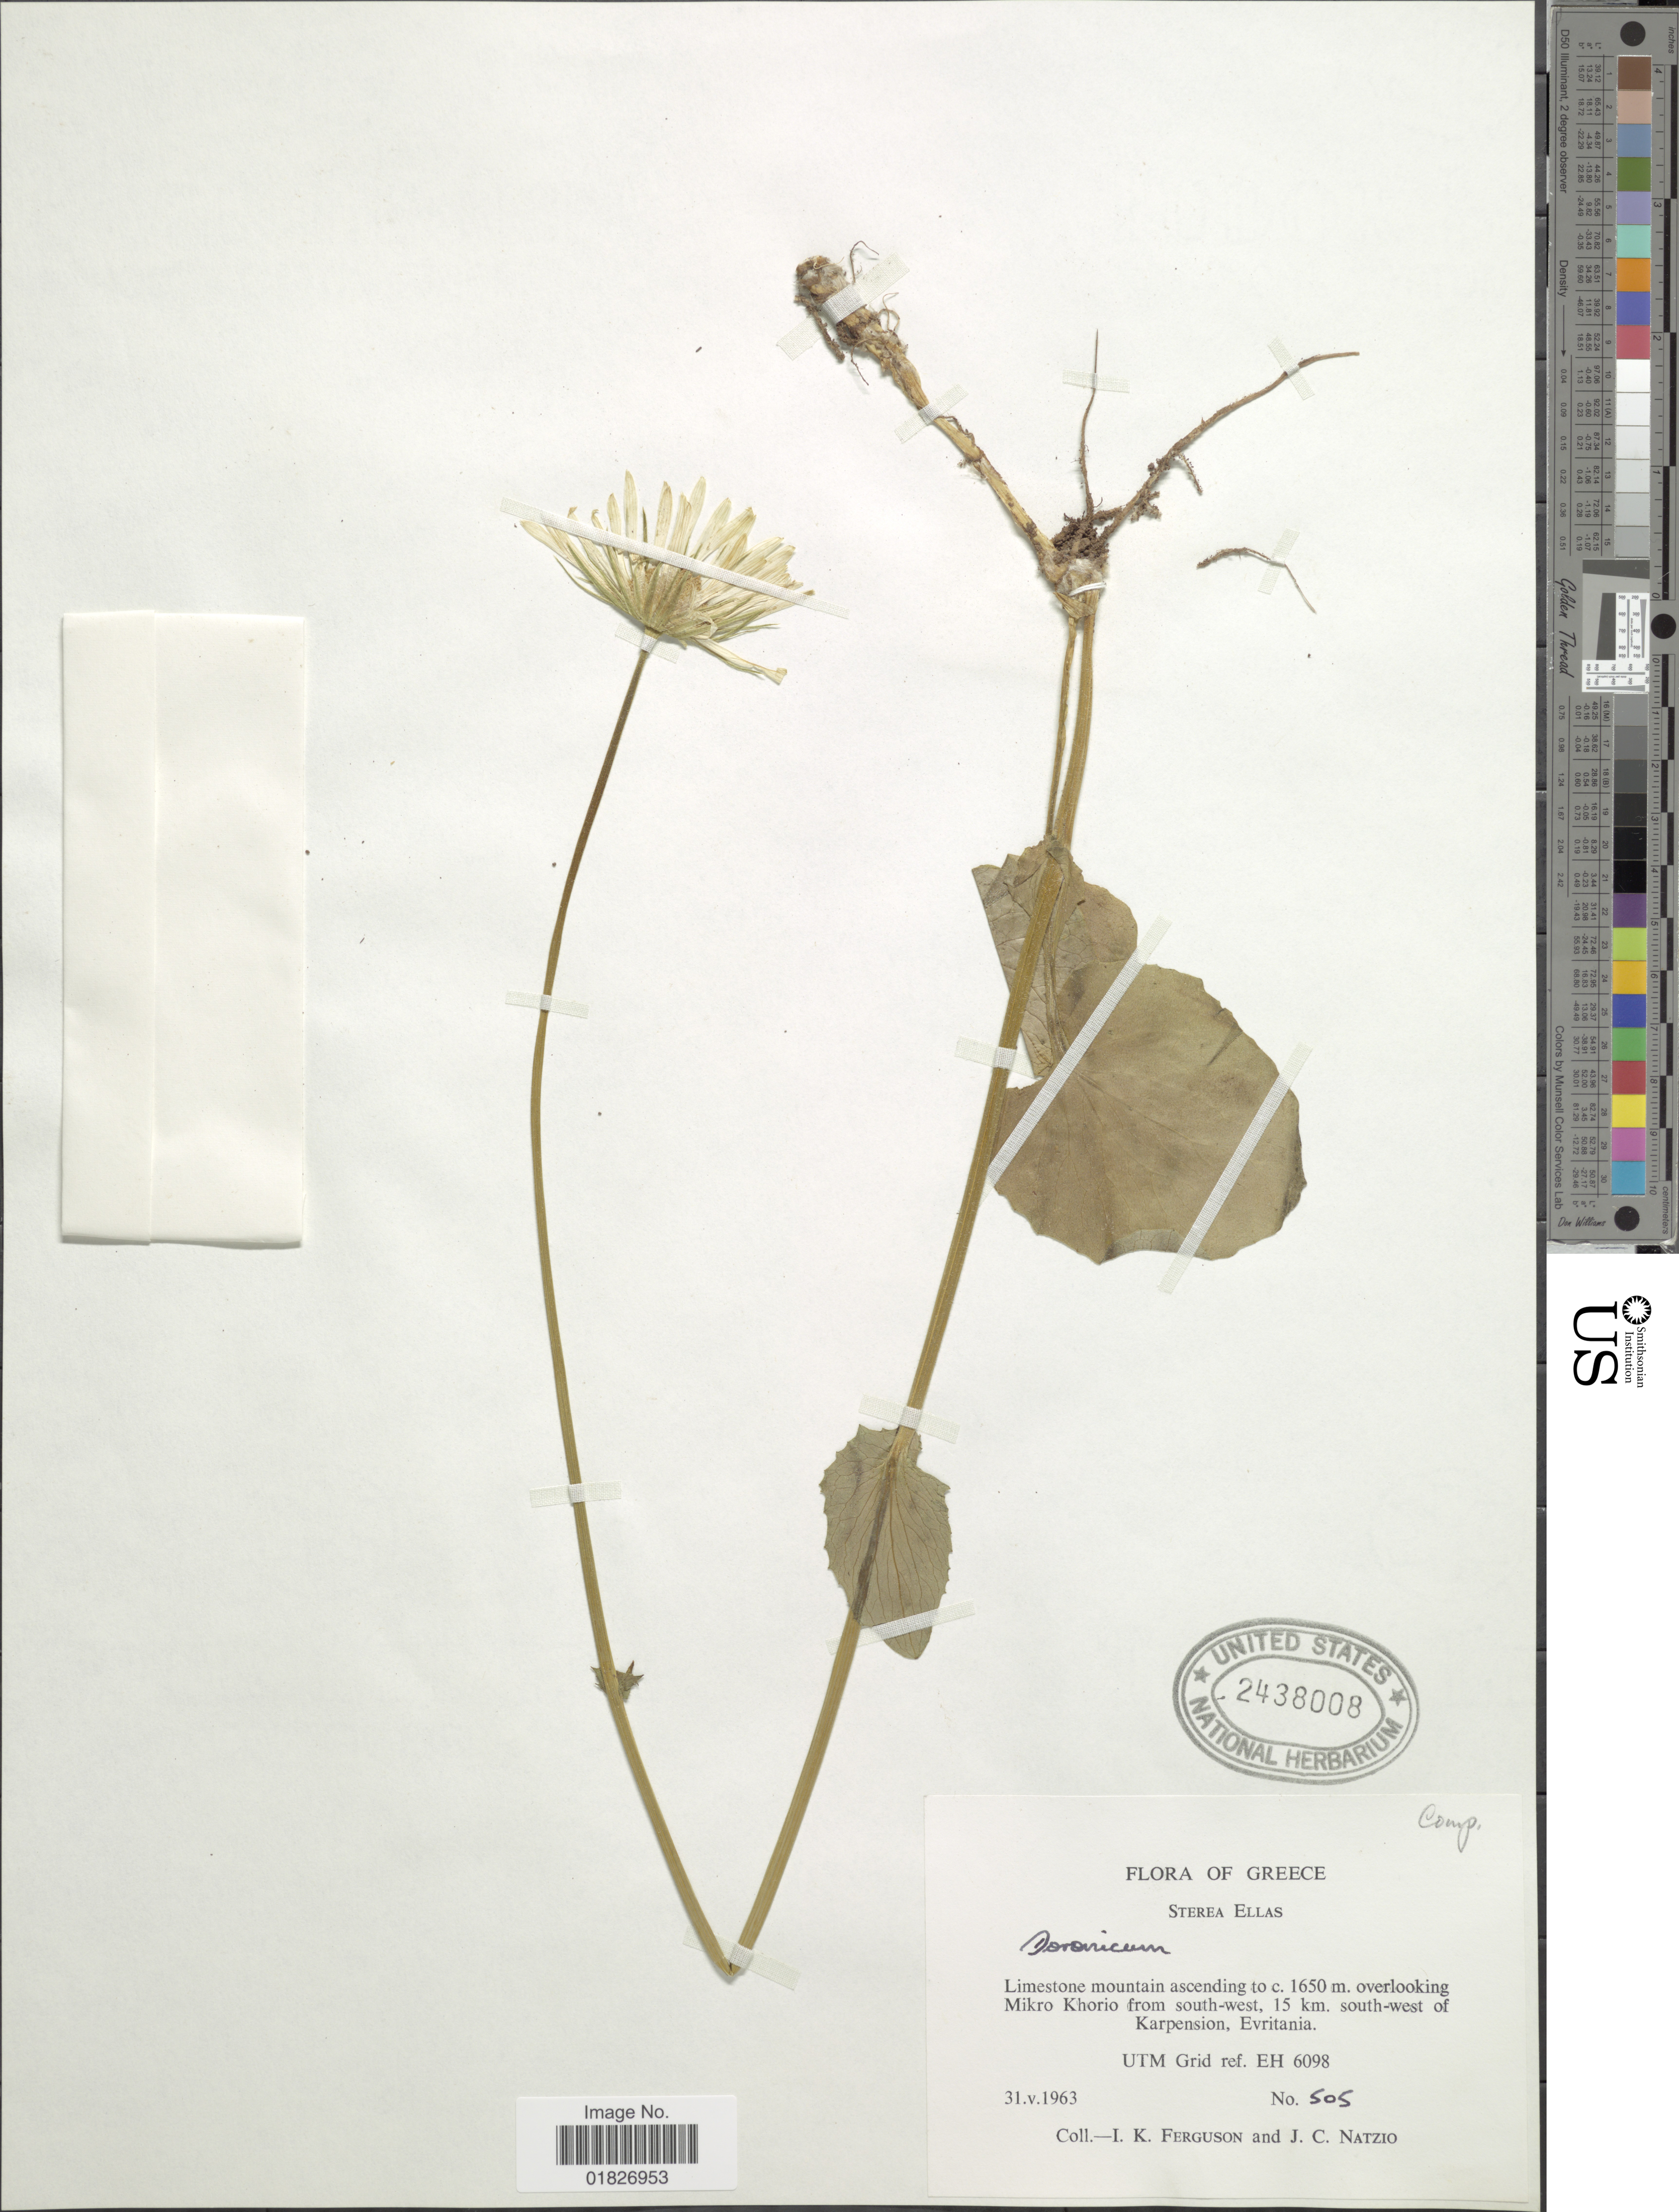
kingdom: Plantae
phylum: Tracheophyta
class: Magnoliopsida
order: Asterales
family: Asteraceae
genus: Doronicum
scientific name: Doronicum sp.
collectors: I. K. Ferguson & J. Natzio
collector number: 505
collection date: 1963-05-31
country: Greece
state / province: Central Greece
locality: Sterea Ellas, overlooking Mikro Khorio from south-west, 15 km south-west of Karpension, Evritania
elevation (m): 1650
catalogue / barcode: US 2438008